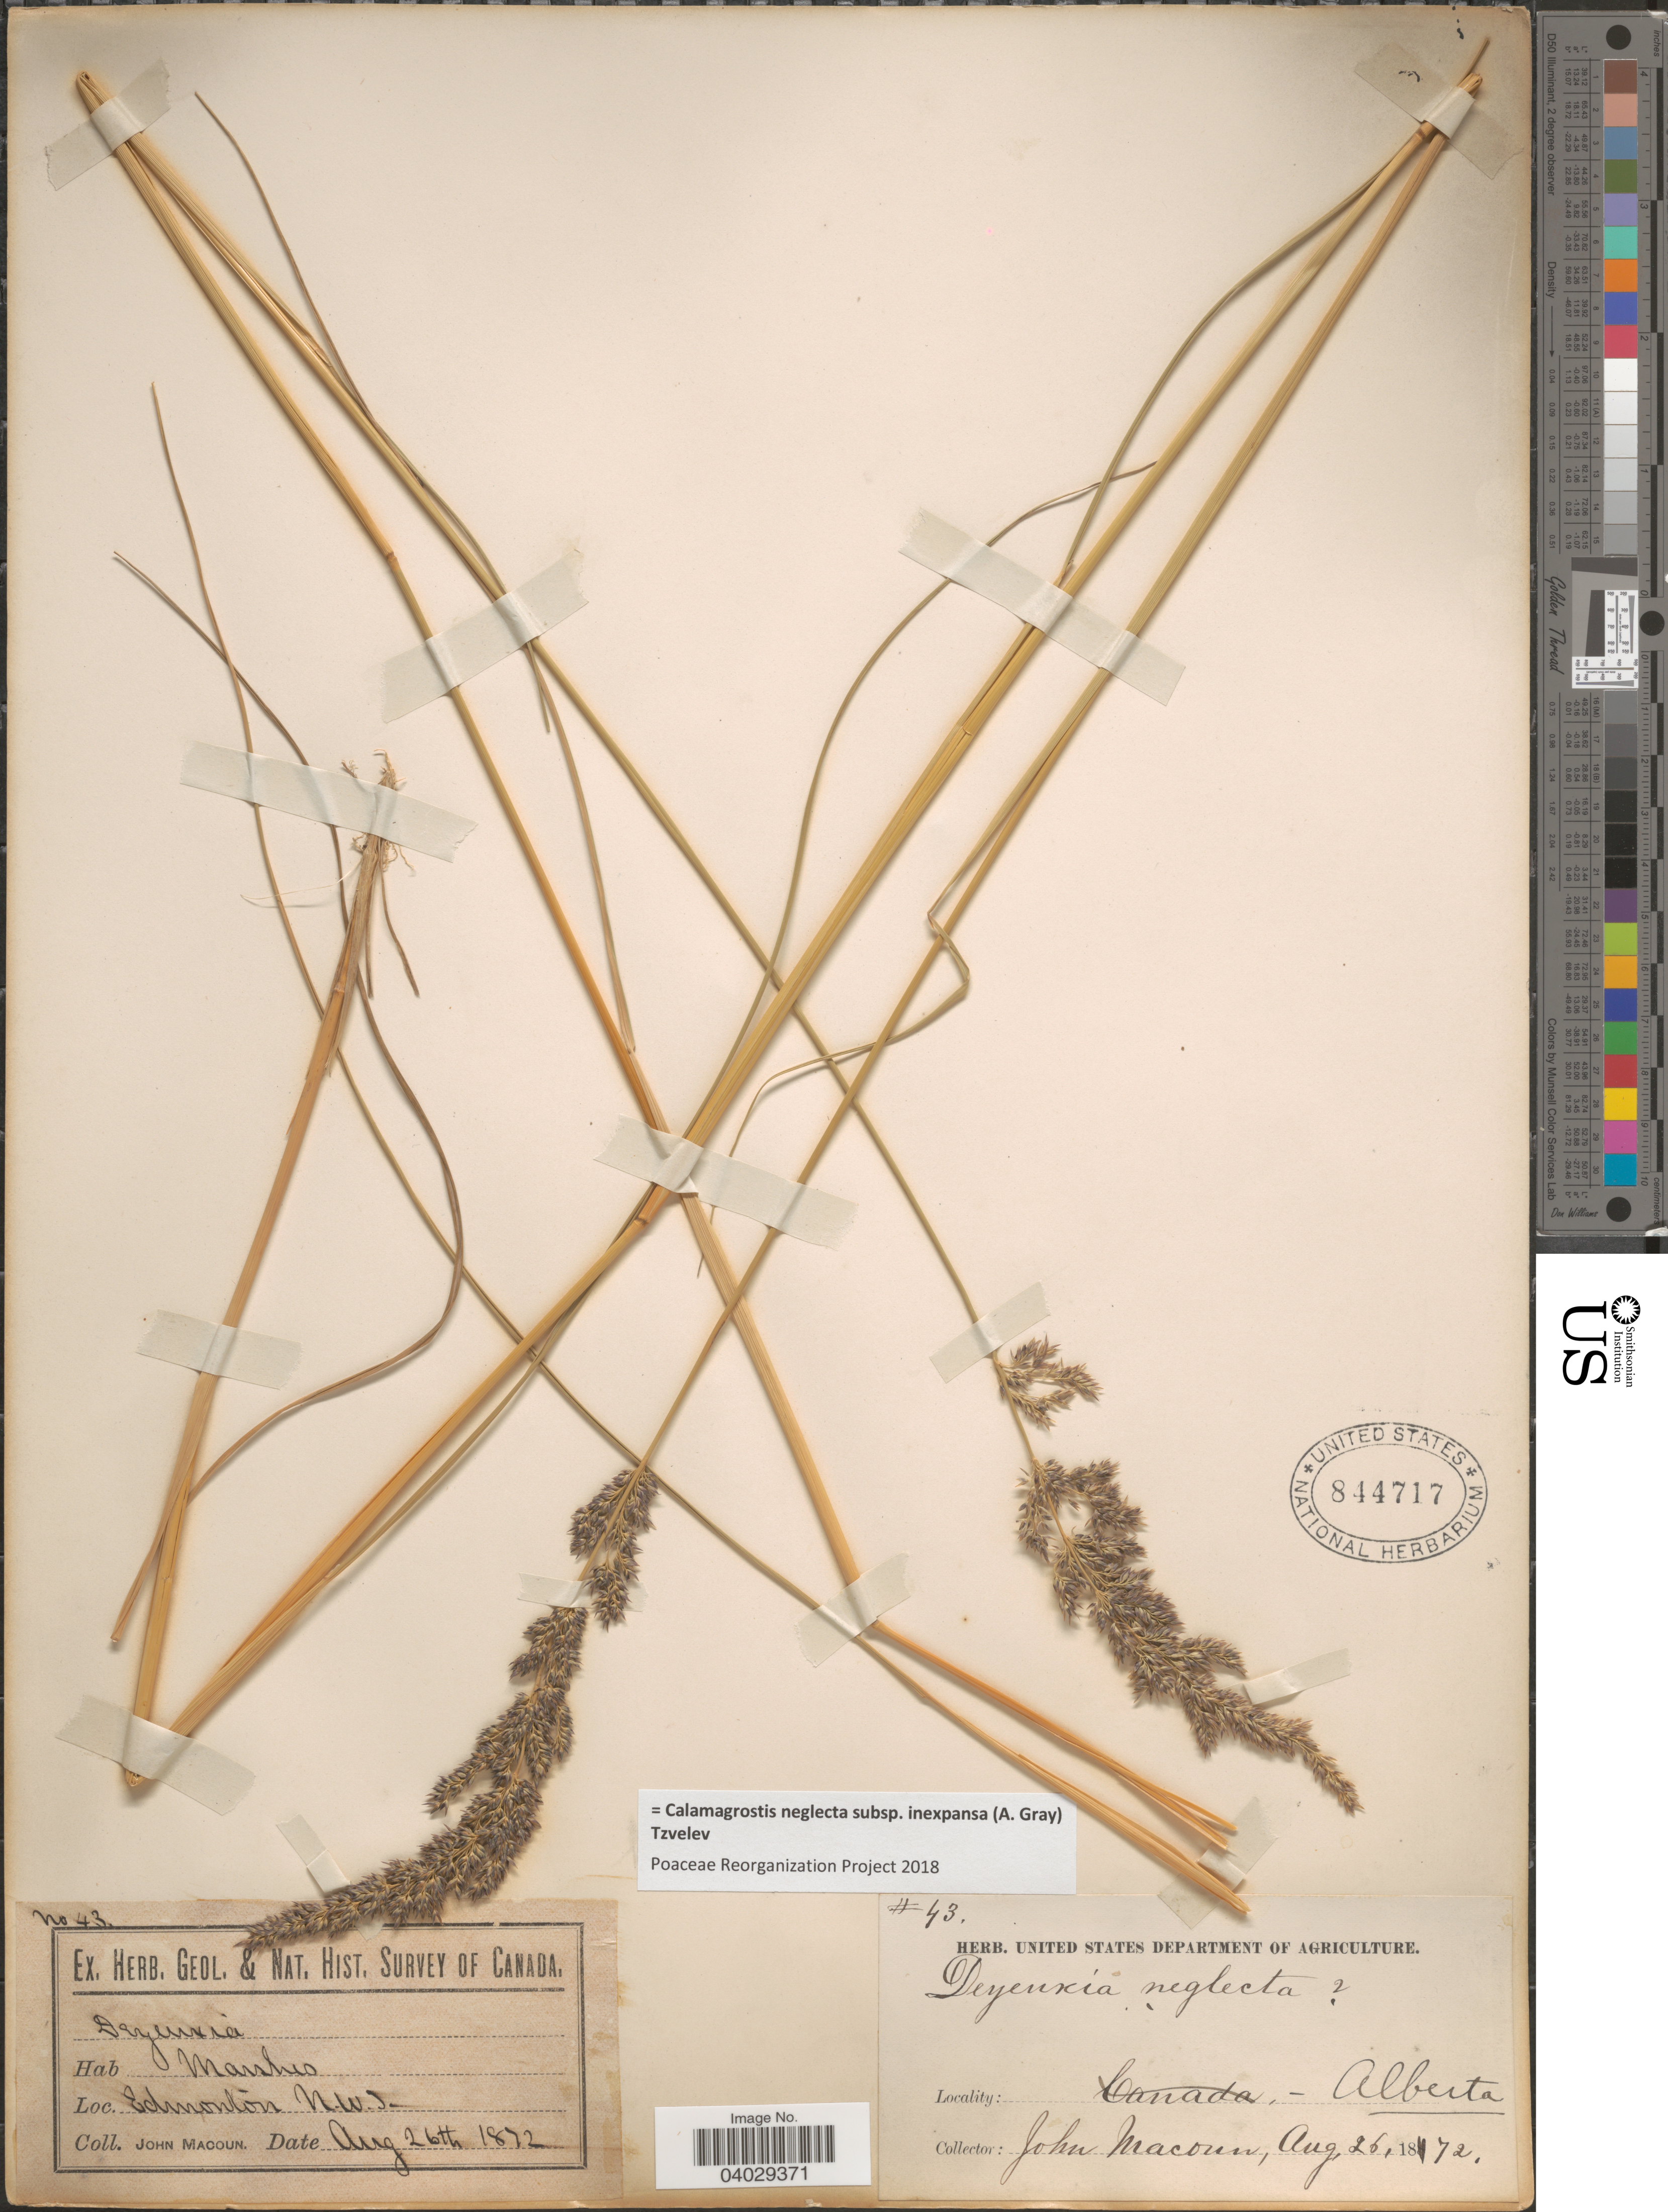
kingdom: Plantae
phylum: Tracheophyta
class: Liliopsida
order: Poales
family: Poaceae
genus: Calamagrostis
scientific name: Calamagrostis neglecta subsp. inexpansa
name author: (A. Gray) Tzvelev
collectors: J. Macoun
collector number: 43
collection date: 1872-08-26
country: Canada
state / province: Northwest Territories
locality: Edmonton N.W.T.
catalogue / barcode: US 844717